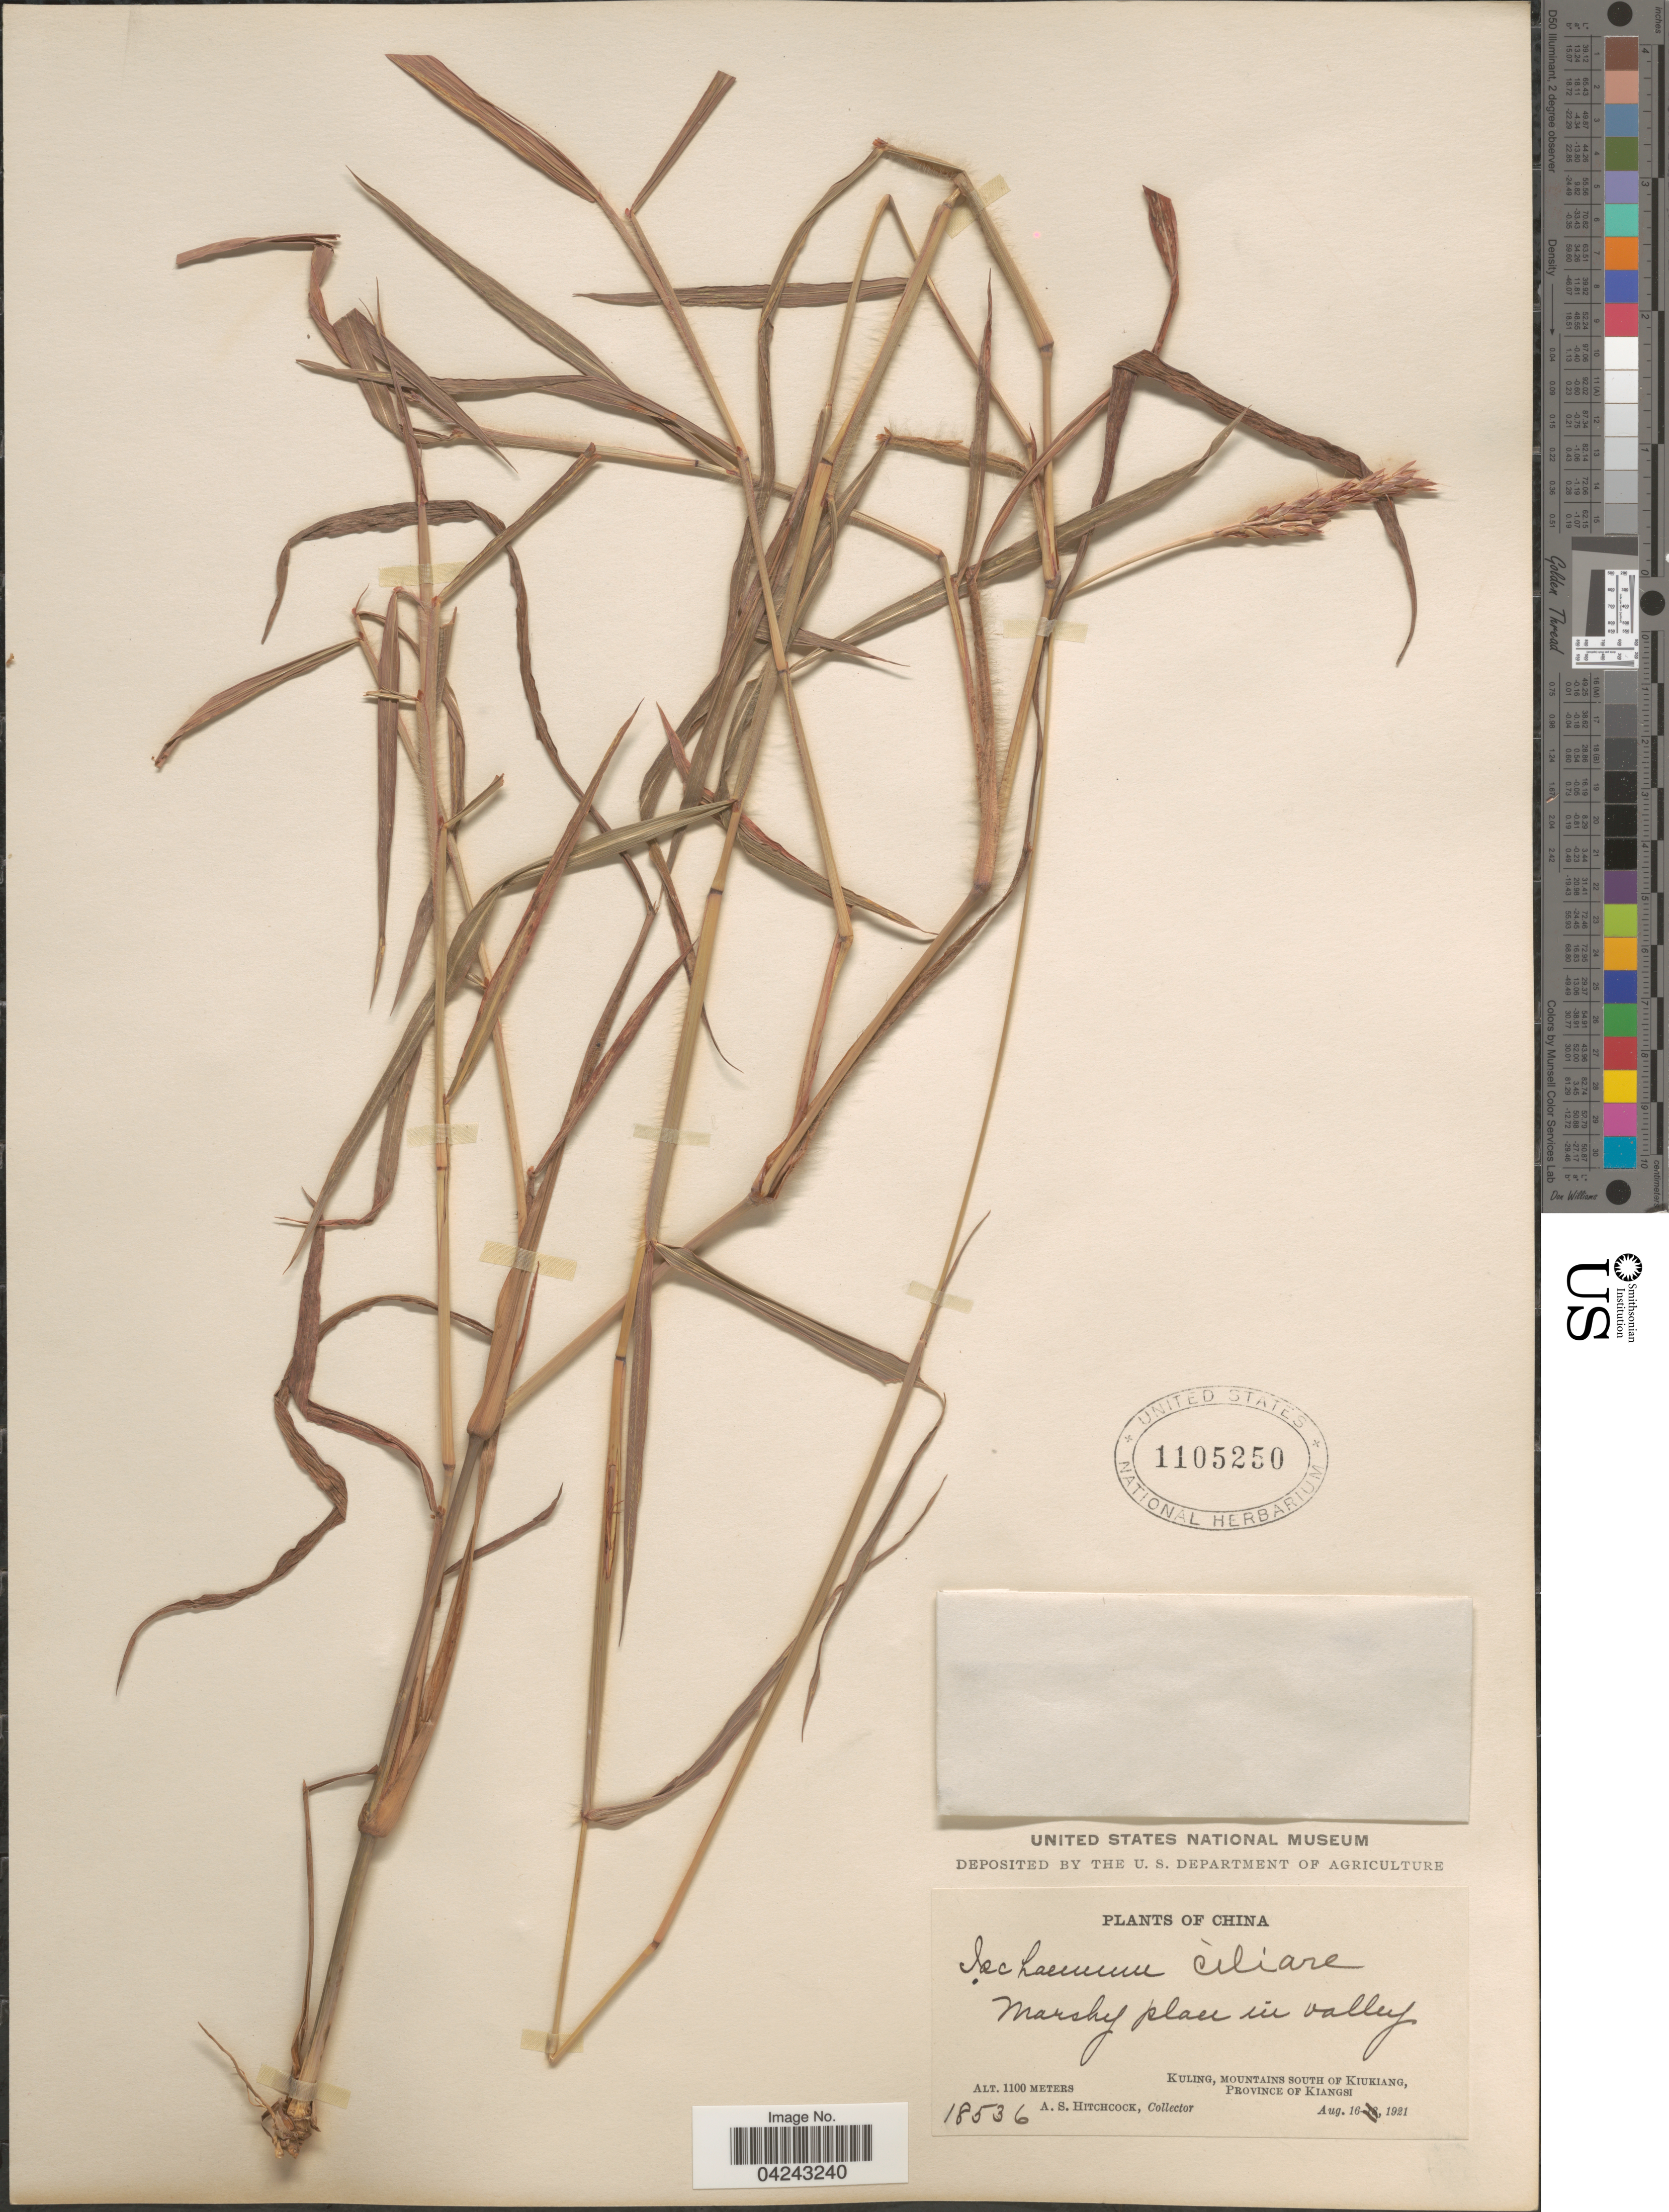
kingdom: Plantae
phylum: Tracheophyta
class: Liliopsida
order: Poales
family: Poaceae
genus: Ischaemum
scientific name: Ischaemum ciliare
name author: Retz.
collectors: A. S. Hitchcock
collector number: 18536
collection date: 1921-08-16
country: China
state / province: Jiangxi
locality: Kuling, mountains south of Kiukiang, province of Kiangsi.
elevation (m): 1100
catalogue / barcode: US 1105250